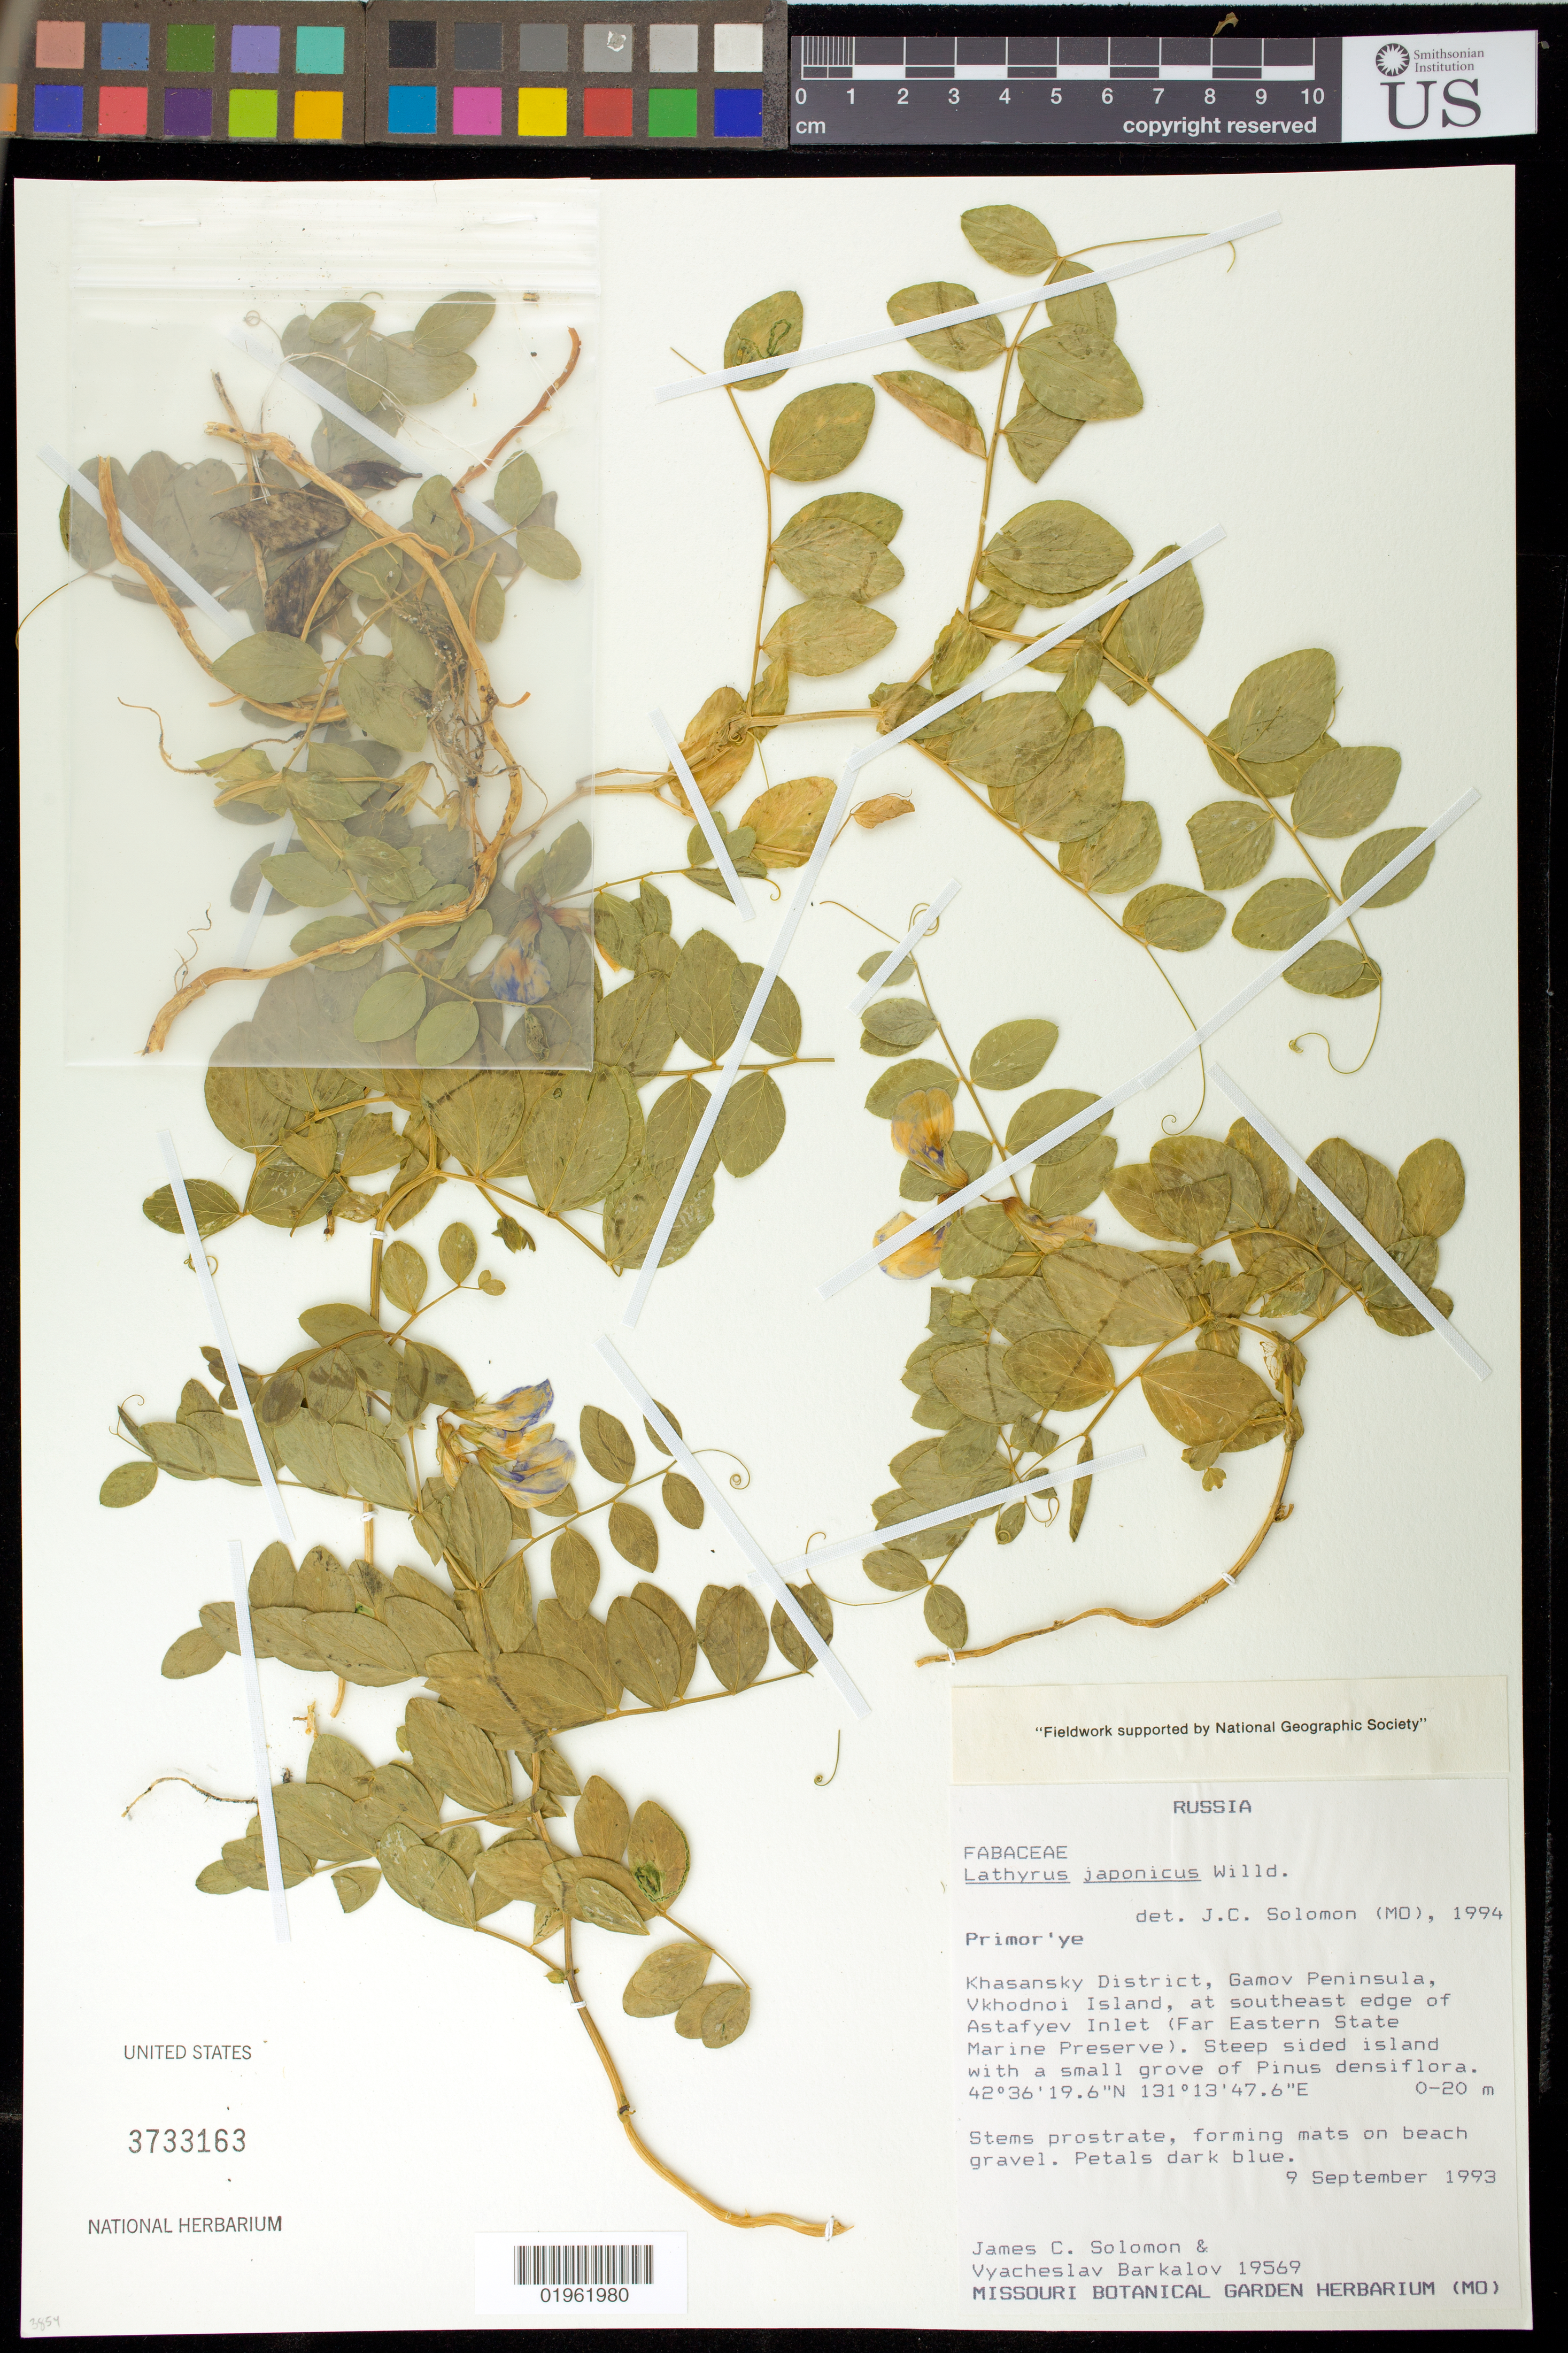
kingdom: Plantae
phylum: Tracheophyta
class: Magnoliopsida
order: Fabales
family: Fabaceae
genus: Lathyrus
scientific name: Lathyrus japonicus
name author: Willd.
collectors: J. C. Solomon & V. Barkalov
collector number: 19569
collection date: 1993-09-09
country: Russian Federation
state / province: Primorsky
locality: Khasansky District, Gamov Peninsula, Vkhodnoi Island, at southeast edge of Astafyev Inlet (Far Eastern State Marine Preserve).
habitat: Steep sided island with a small grove of Pinus densiflora.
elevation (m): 20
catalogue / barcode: US 3733163